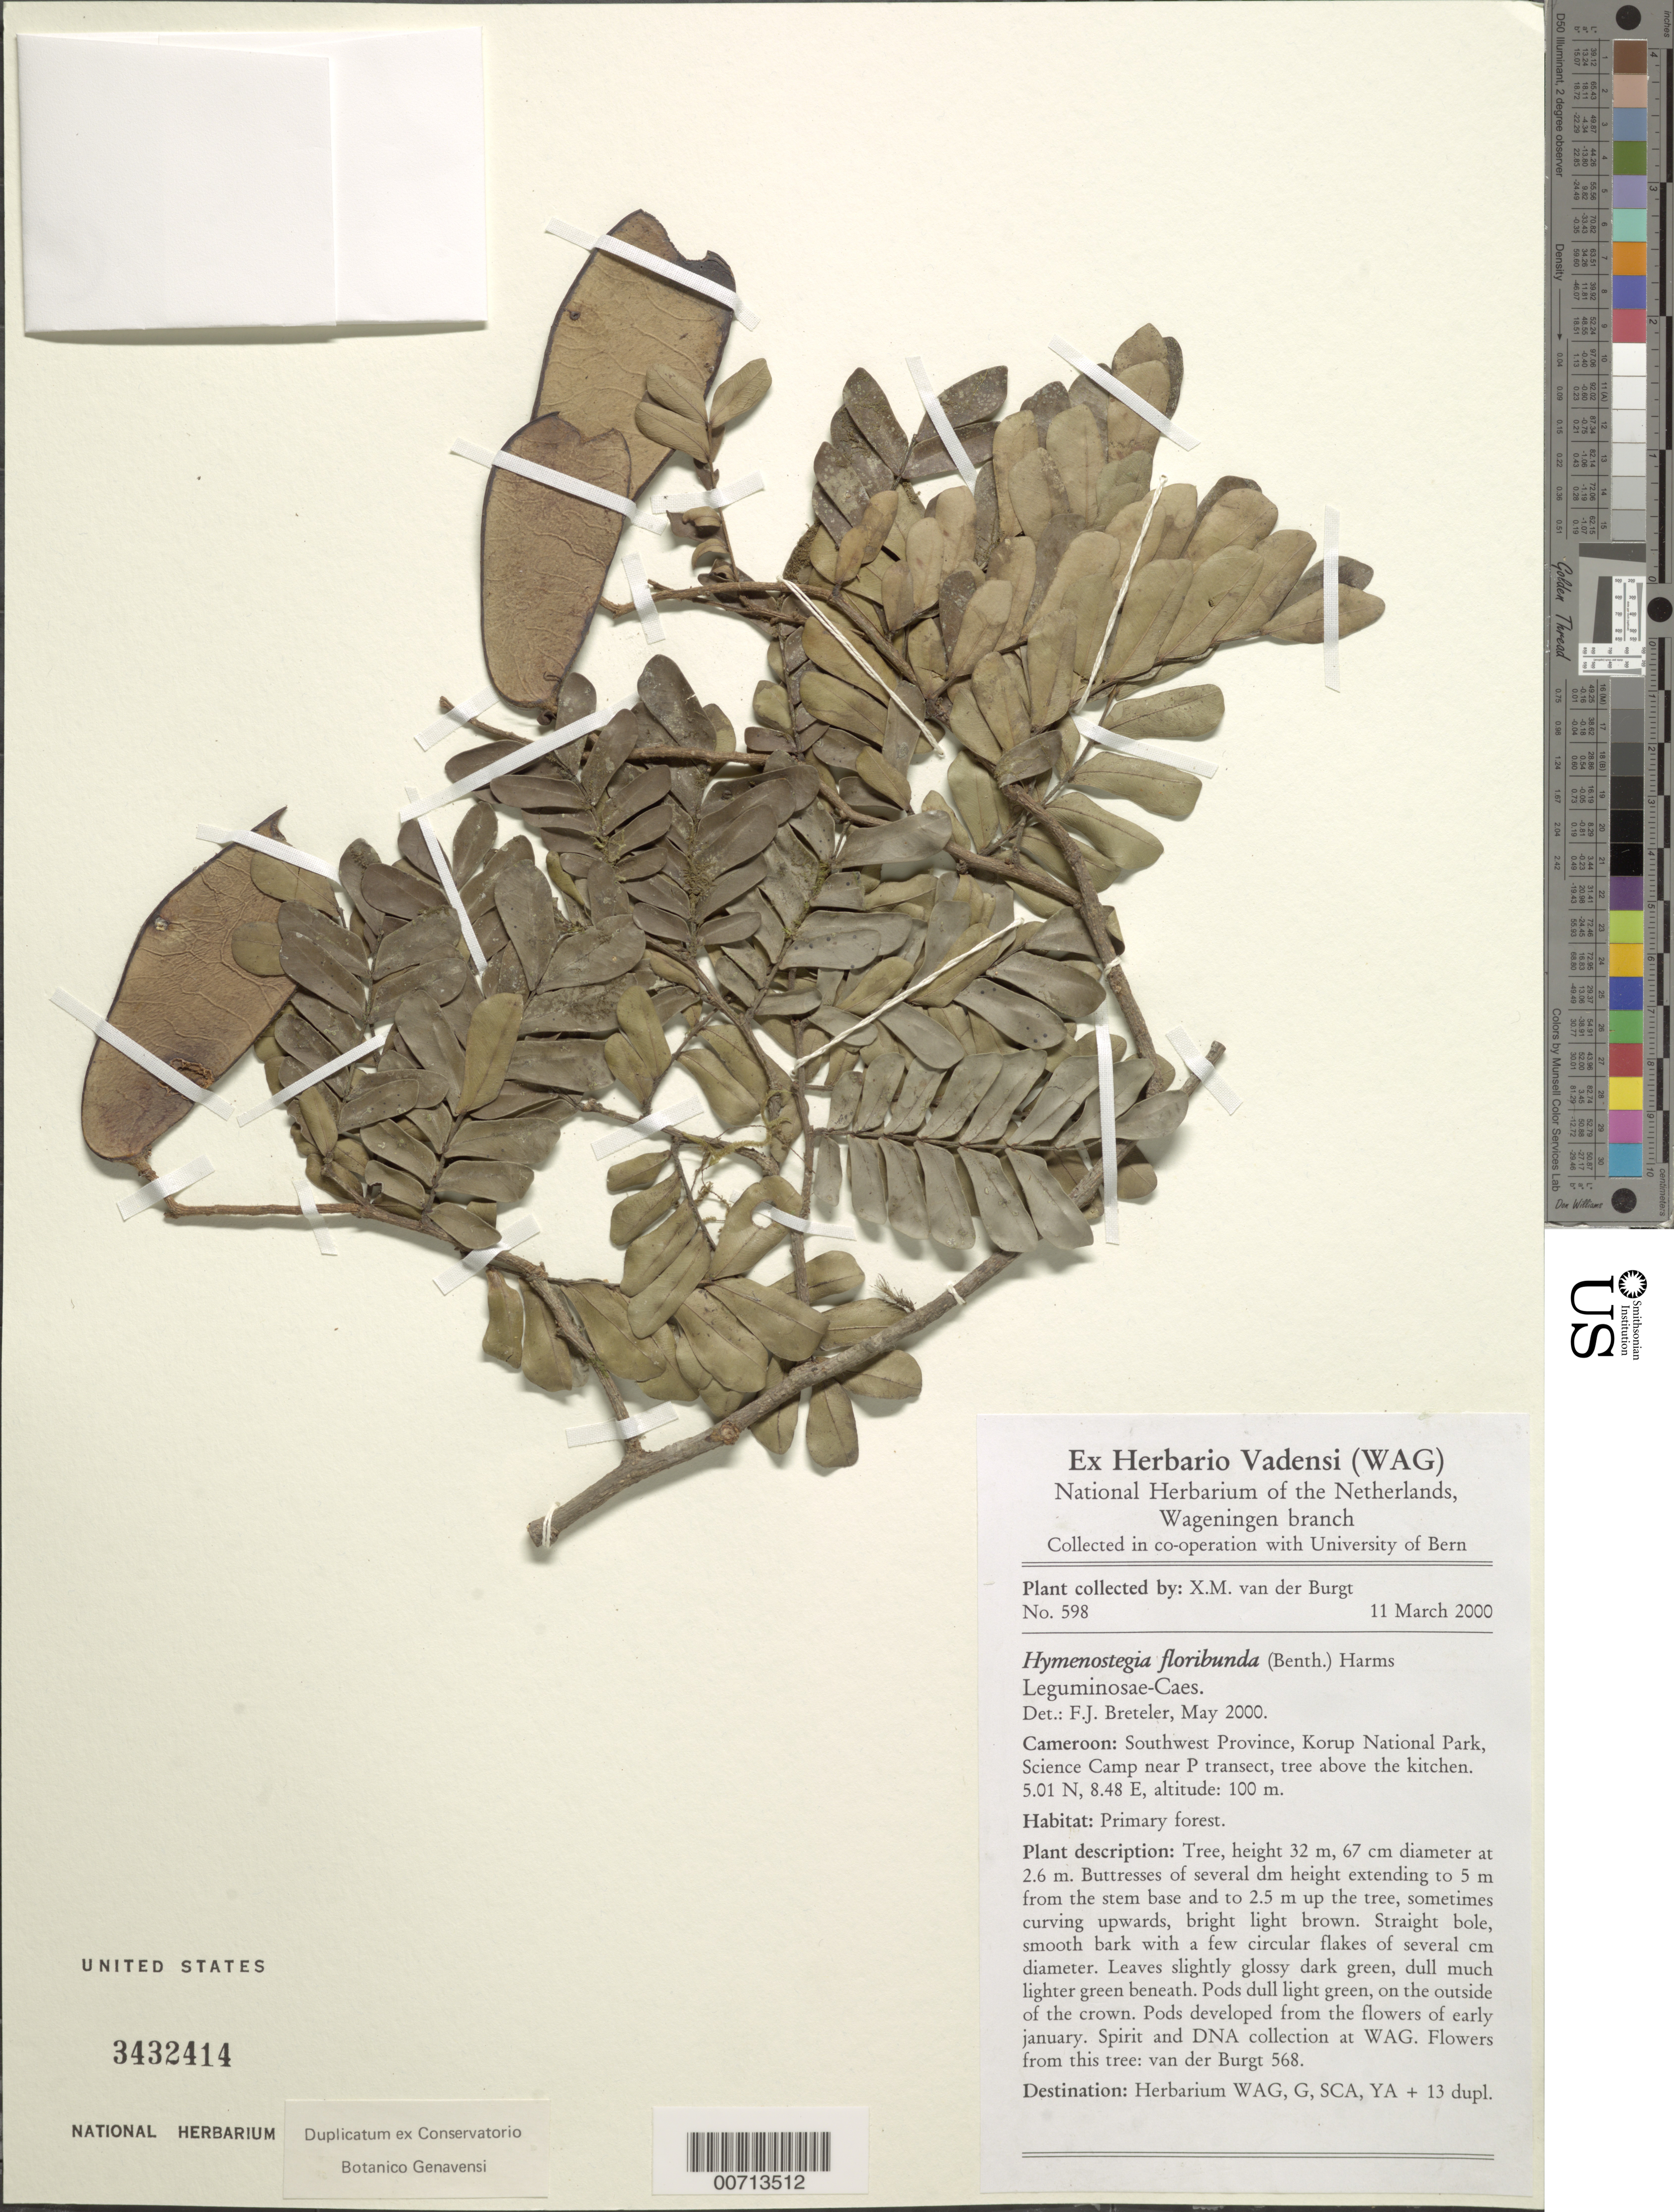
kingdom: Plantae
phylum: Tracheophyta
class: Magnoliopsida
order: Fabales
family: Fabaceae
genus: Hymenostegia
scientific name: Hymenostegia floribunda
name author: (Benth.) Harms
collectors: X. M. van der Burgt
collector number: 598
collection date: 2000-01-08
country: Cameroon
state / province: Sud-Ouest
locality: Korup National Park, Science Camp near P transect.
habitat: Primary forest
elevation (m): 100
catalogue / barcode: US 3432414